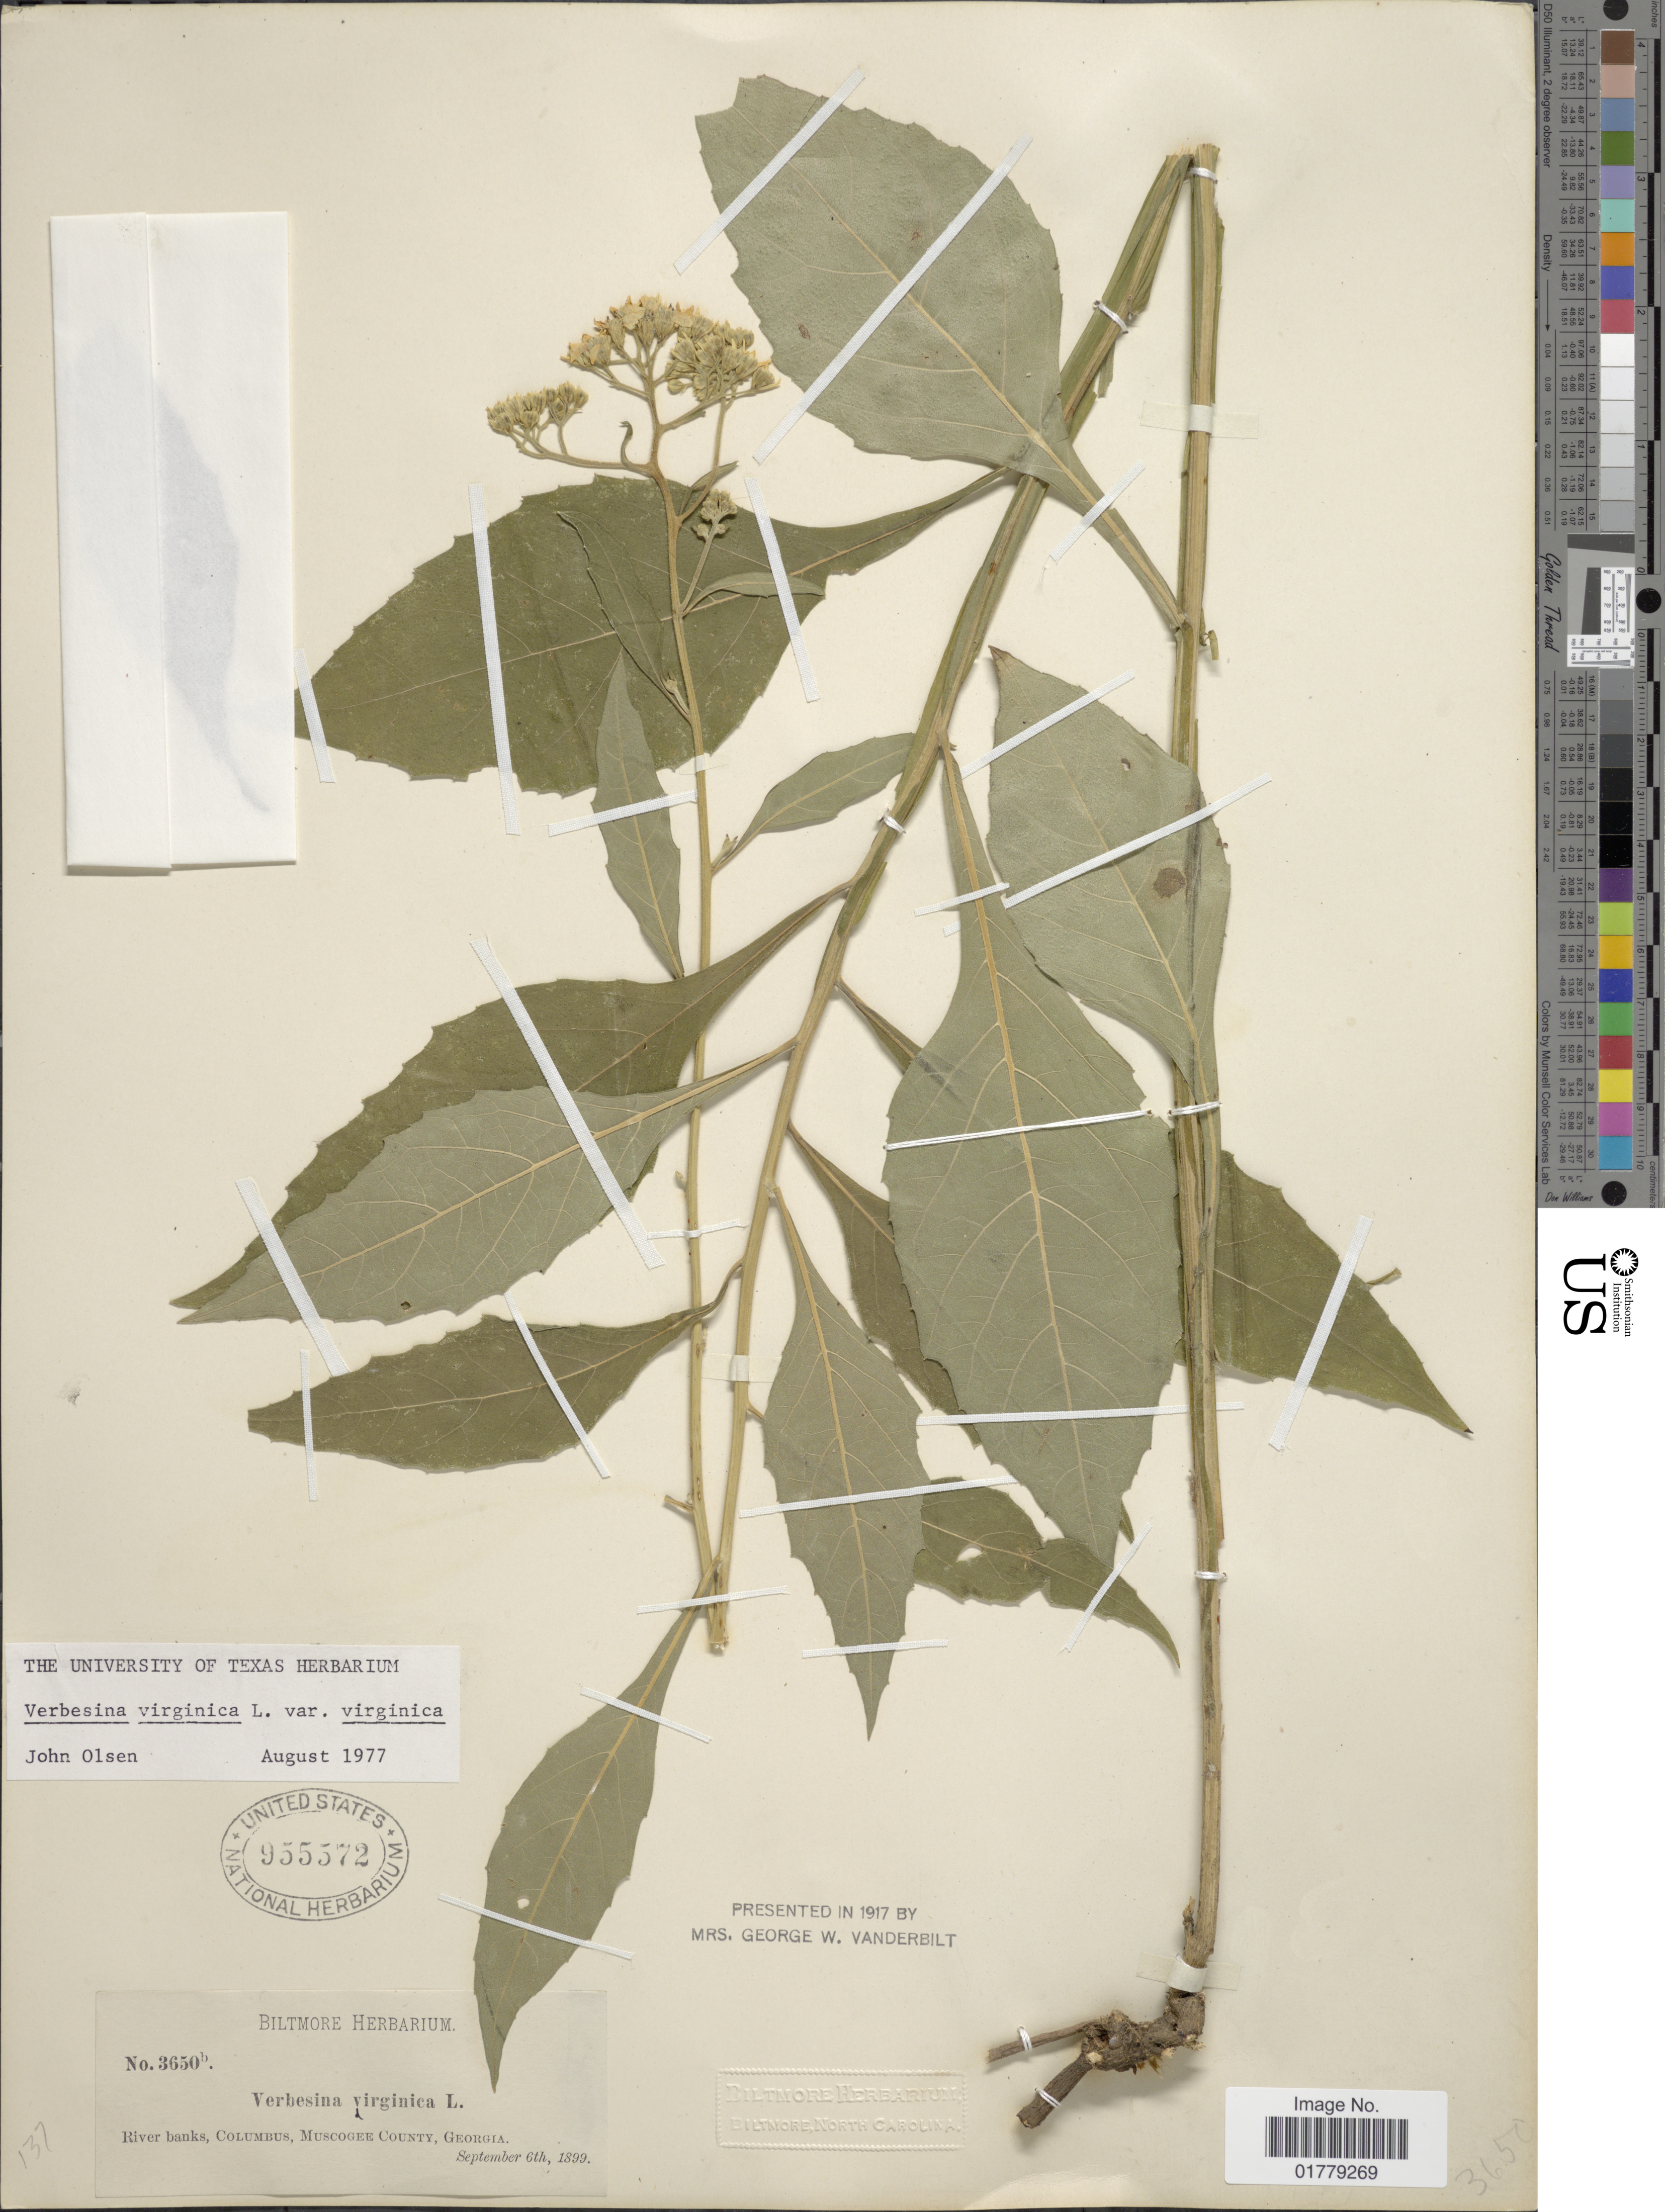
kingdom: Plantae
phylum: Tracheophyta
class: Magnoliopsida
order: Asterales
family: Asteraceae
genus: Verbesina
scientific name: Verbesina virginica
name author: L.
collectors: ex herb. Biltmore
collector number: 3650b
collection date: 1899-09-06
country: United States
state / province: Georgia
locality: River banks, Columbus, Muscogee County, Georgia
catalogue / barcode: US 955572